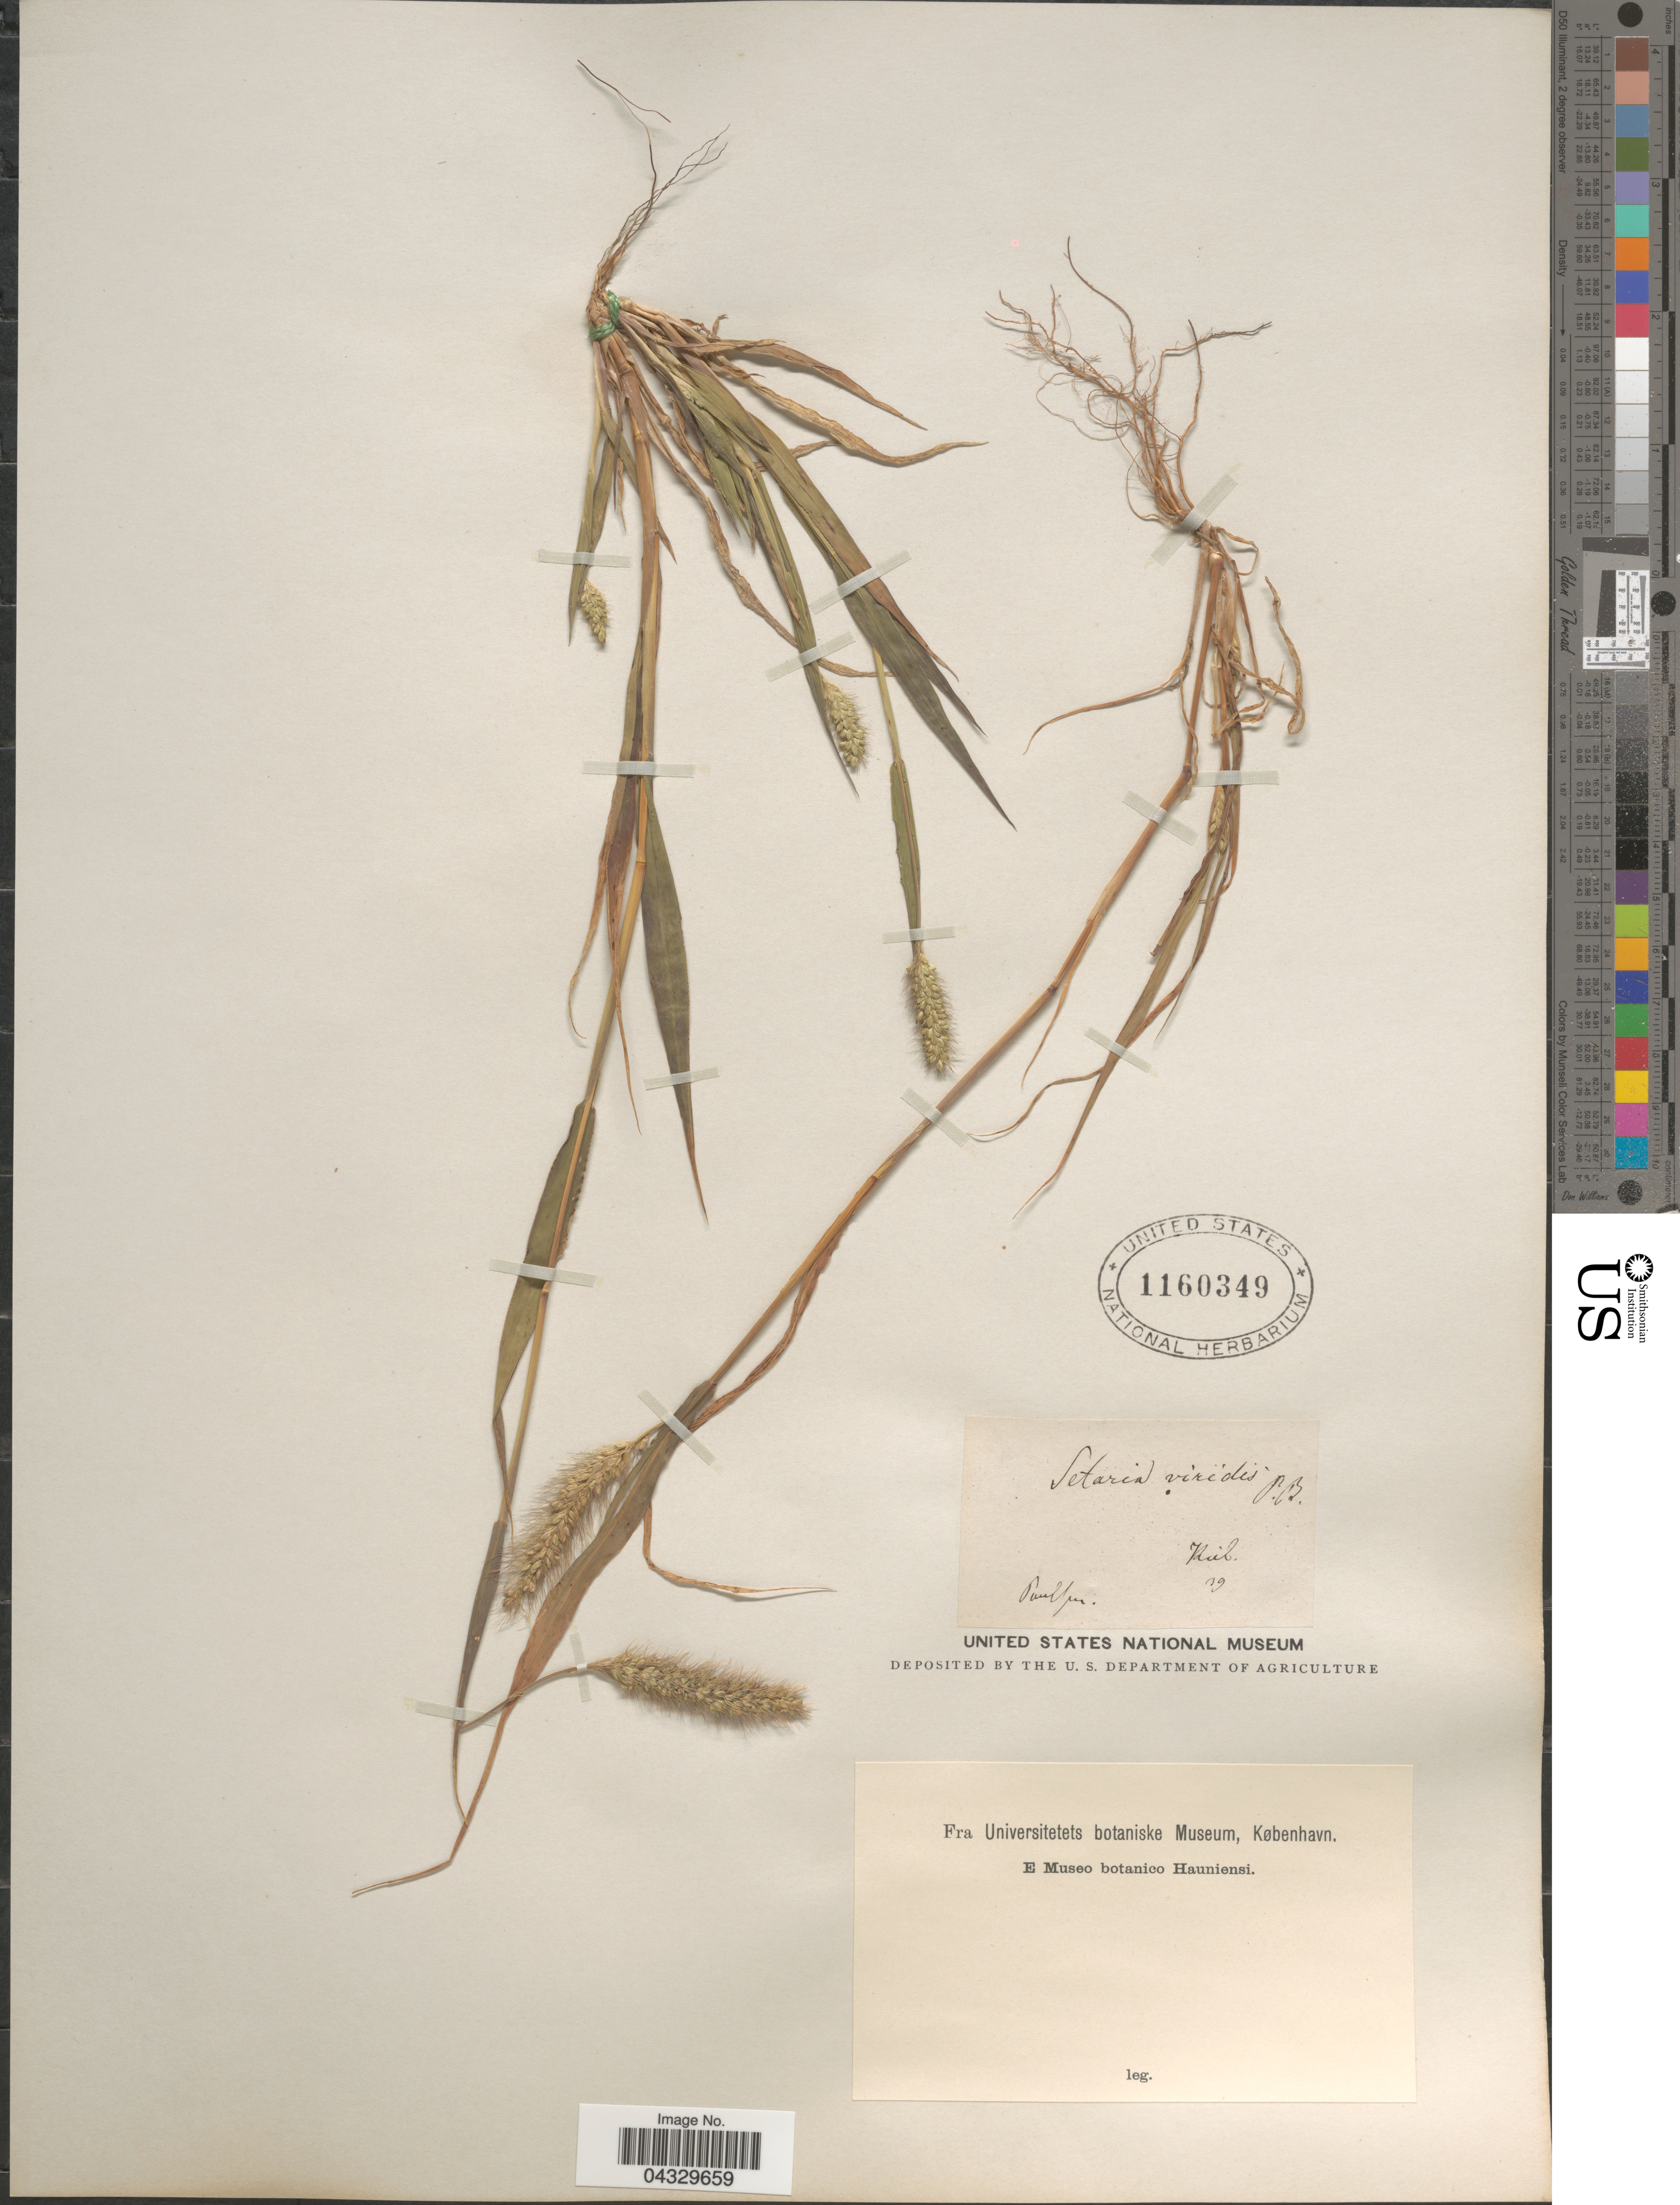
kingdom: Plantae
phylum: Tracheophyta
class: Liliopsida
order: Poales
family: Poaceae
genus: Setaria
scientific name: Setaria viridis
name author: (L.) P. Beauv.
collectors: Paulsen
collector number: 39?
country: Germany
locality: Kiel.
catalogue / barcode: US 1160349